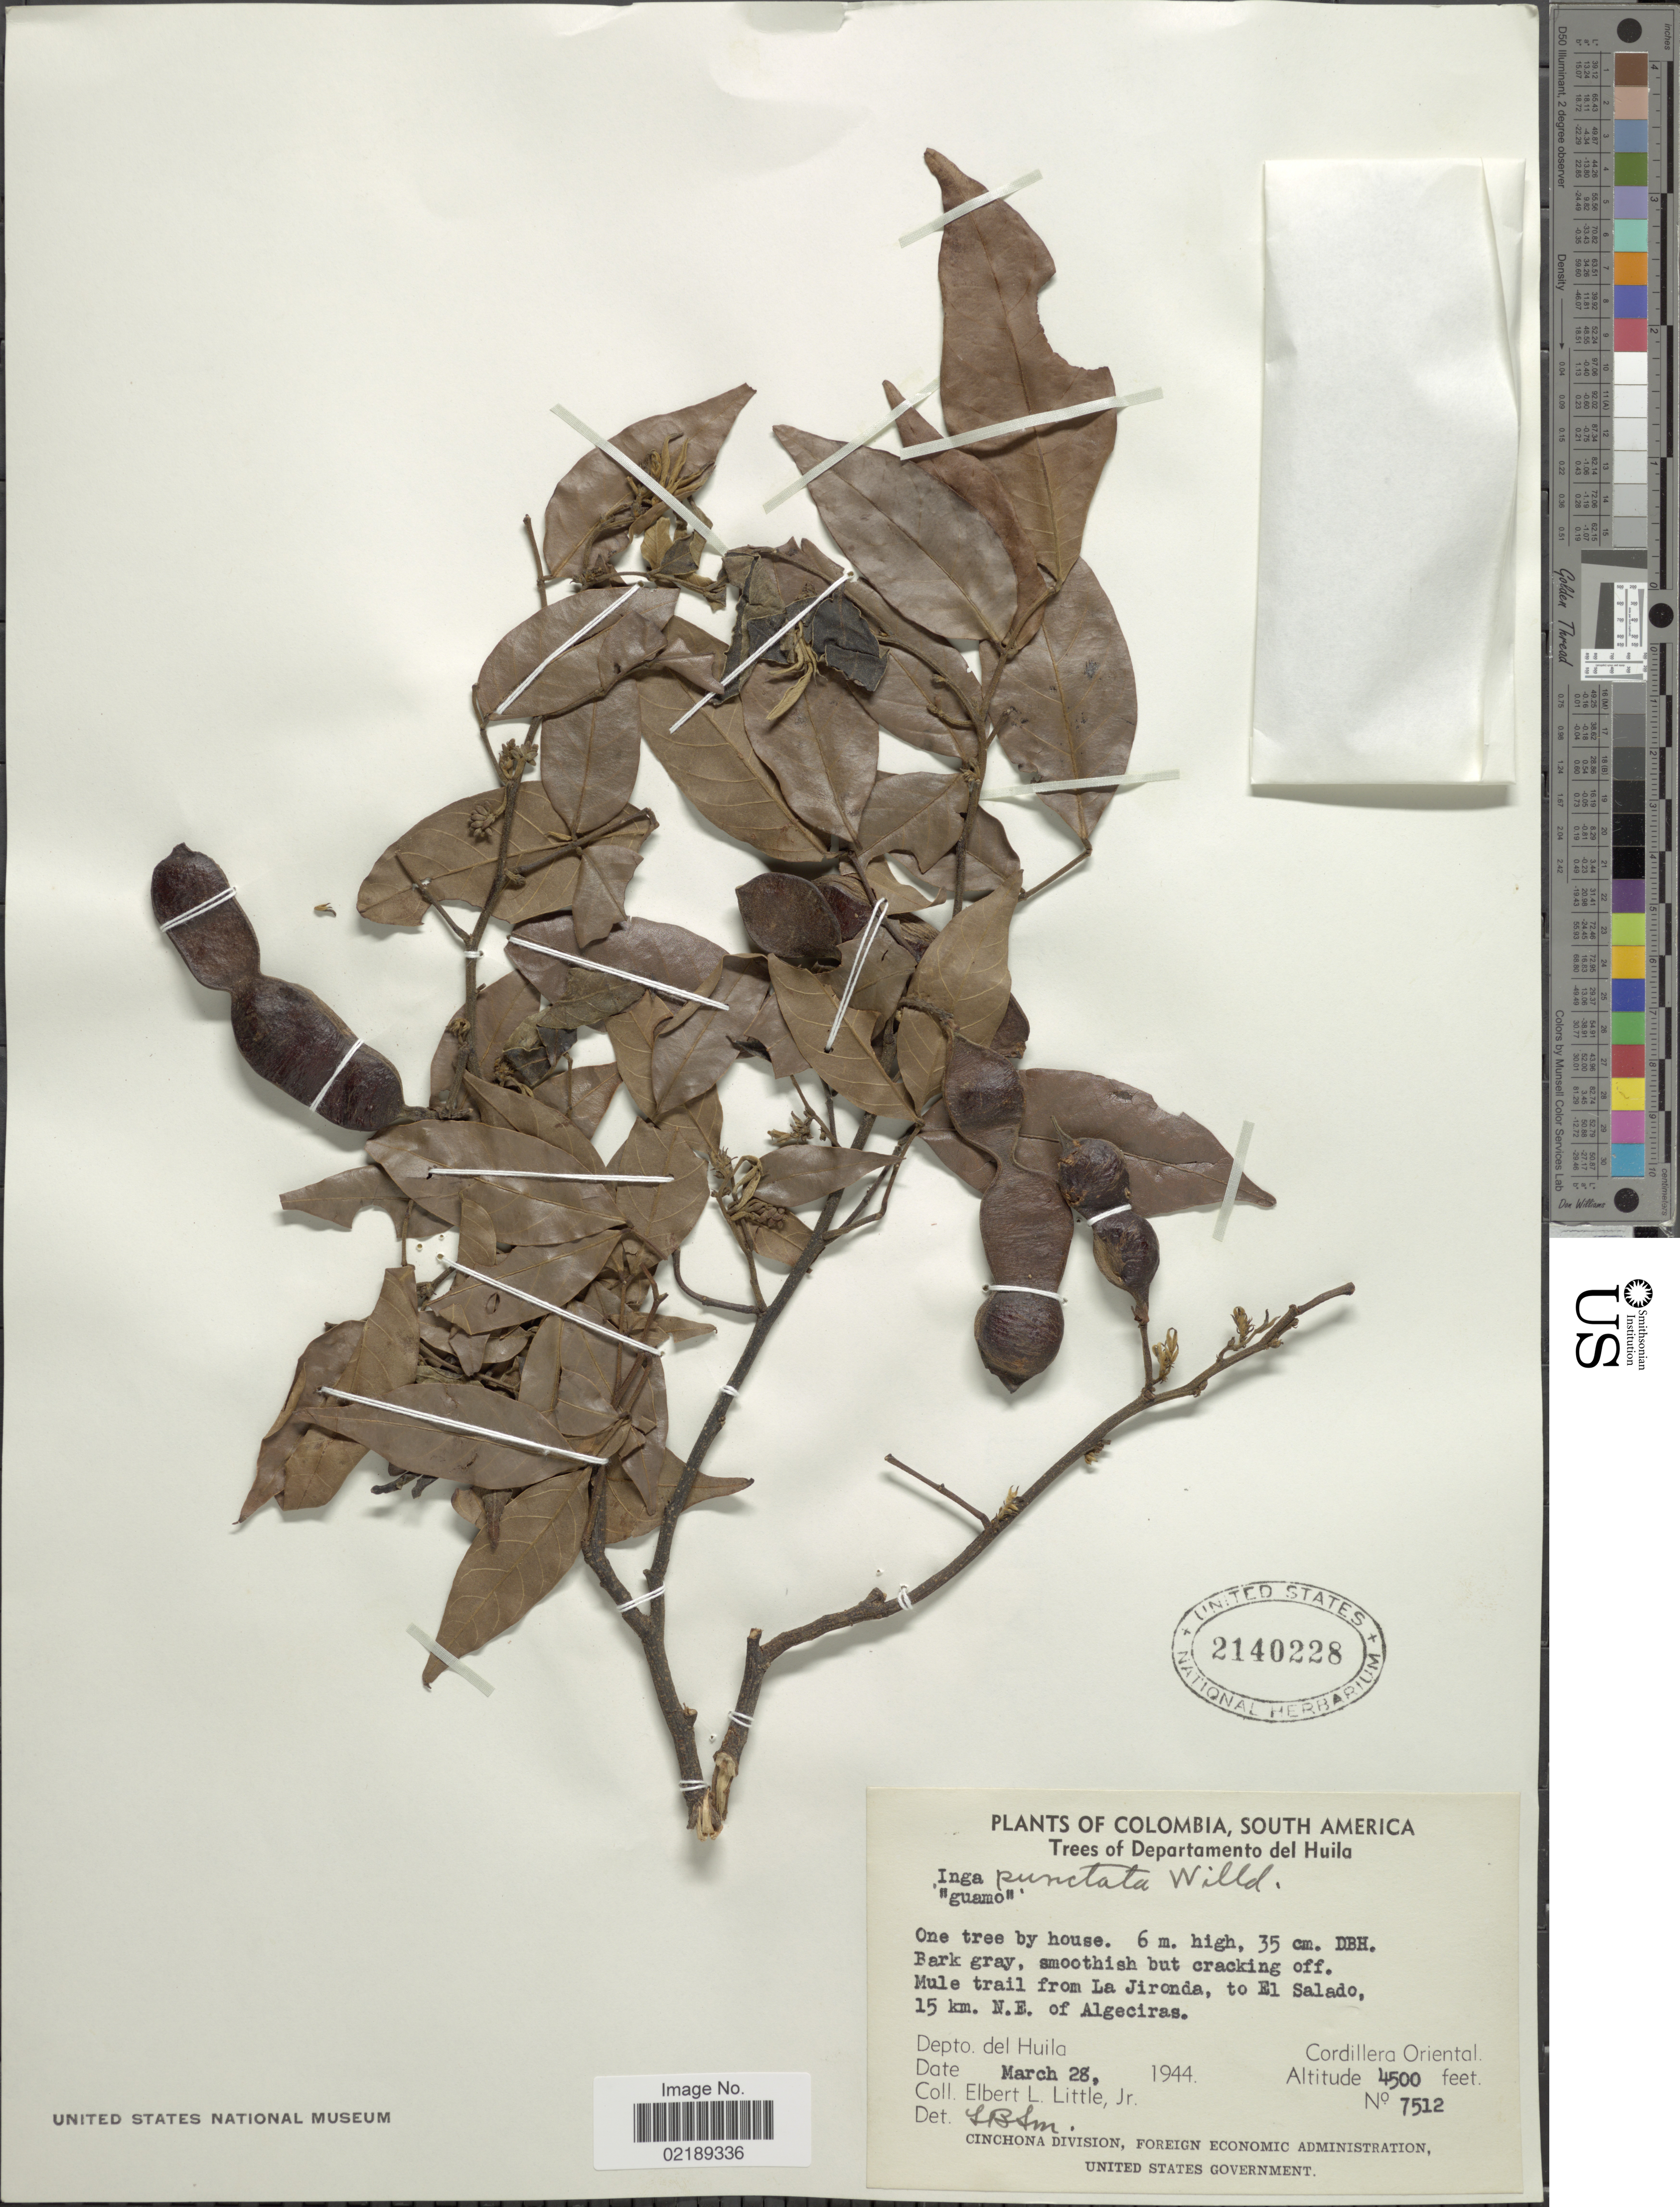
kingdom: Plantae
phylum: Tracheophyta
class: Magnoliopsida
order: Fabales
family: Fabaceae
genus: Inga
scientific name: Inga punctata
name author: Willd.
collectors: E. L. Little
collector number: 7512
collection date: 1944-03-28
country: Colombia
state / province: Huila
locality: Mule trail from La Jironda, to El Salado, 15km. N.E. of Algeciras, Cordillera Oriental.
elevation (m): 1372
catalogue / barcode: US 2140228